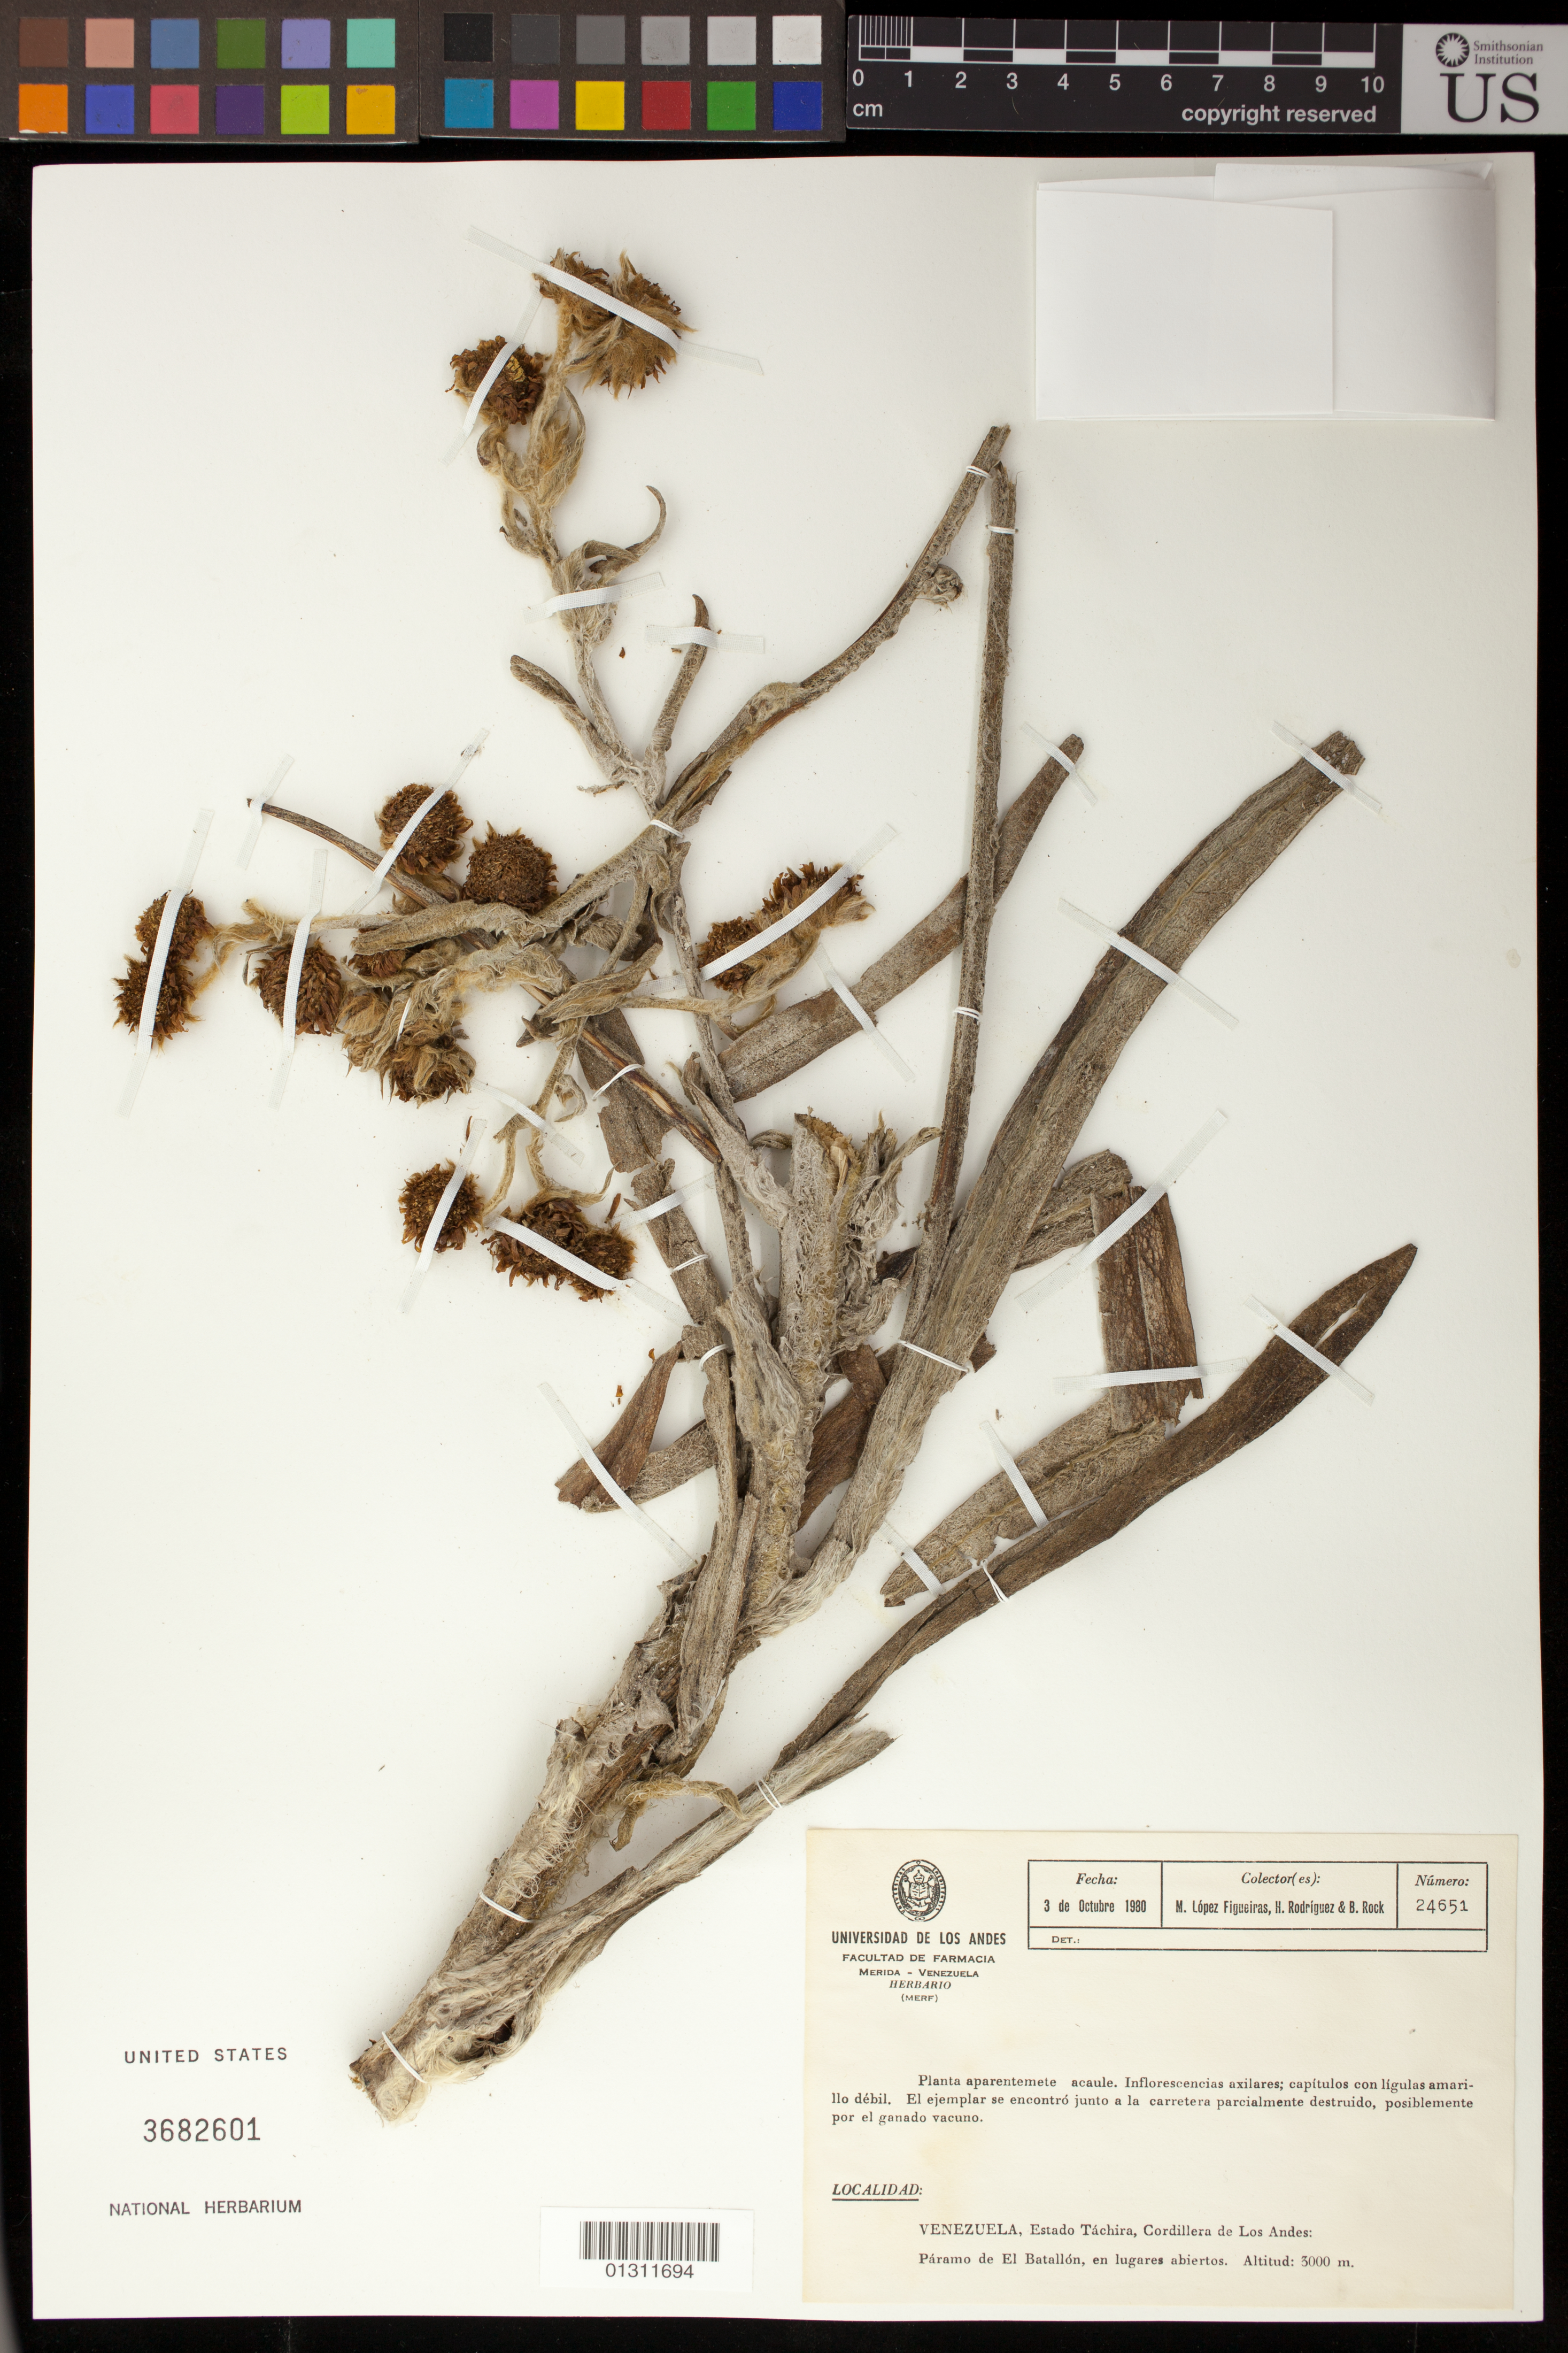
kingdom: Plantae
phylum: Tracheophyta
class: Magnoliopsida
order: Asterales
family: Asteraceae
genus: Coespeletia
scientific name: Coespeletia thyrsiformis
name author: (A.C. Sm.) Cuatrec.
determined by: Robinson, Harold E., (US)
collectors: M. López Figueiras, H. Rodrígues & B. Rock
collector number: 24651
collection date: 1980-10-03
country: Venezuela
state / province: Táchira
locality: Cordillera de Los Andes: Paramo de El Batallon.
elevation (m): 3000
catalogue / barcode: US 3682601